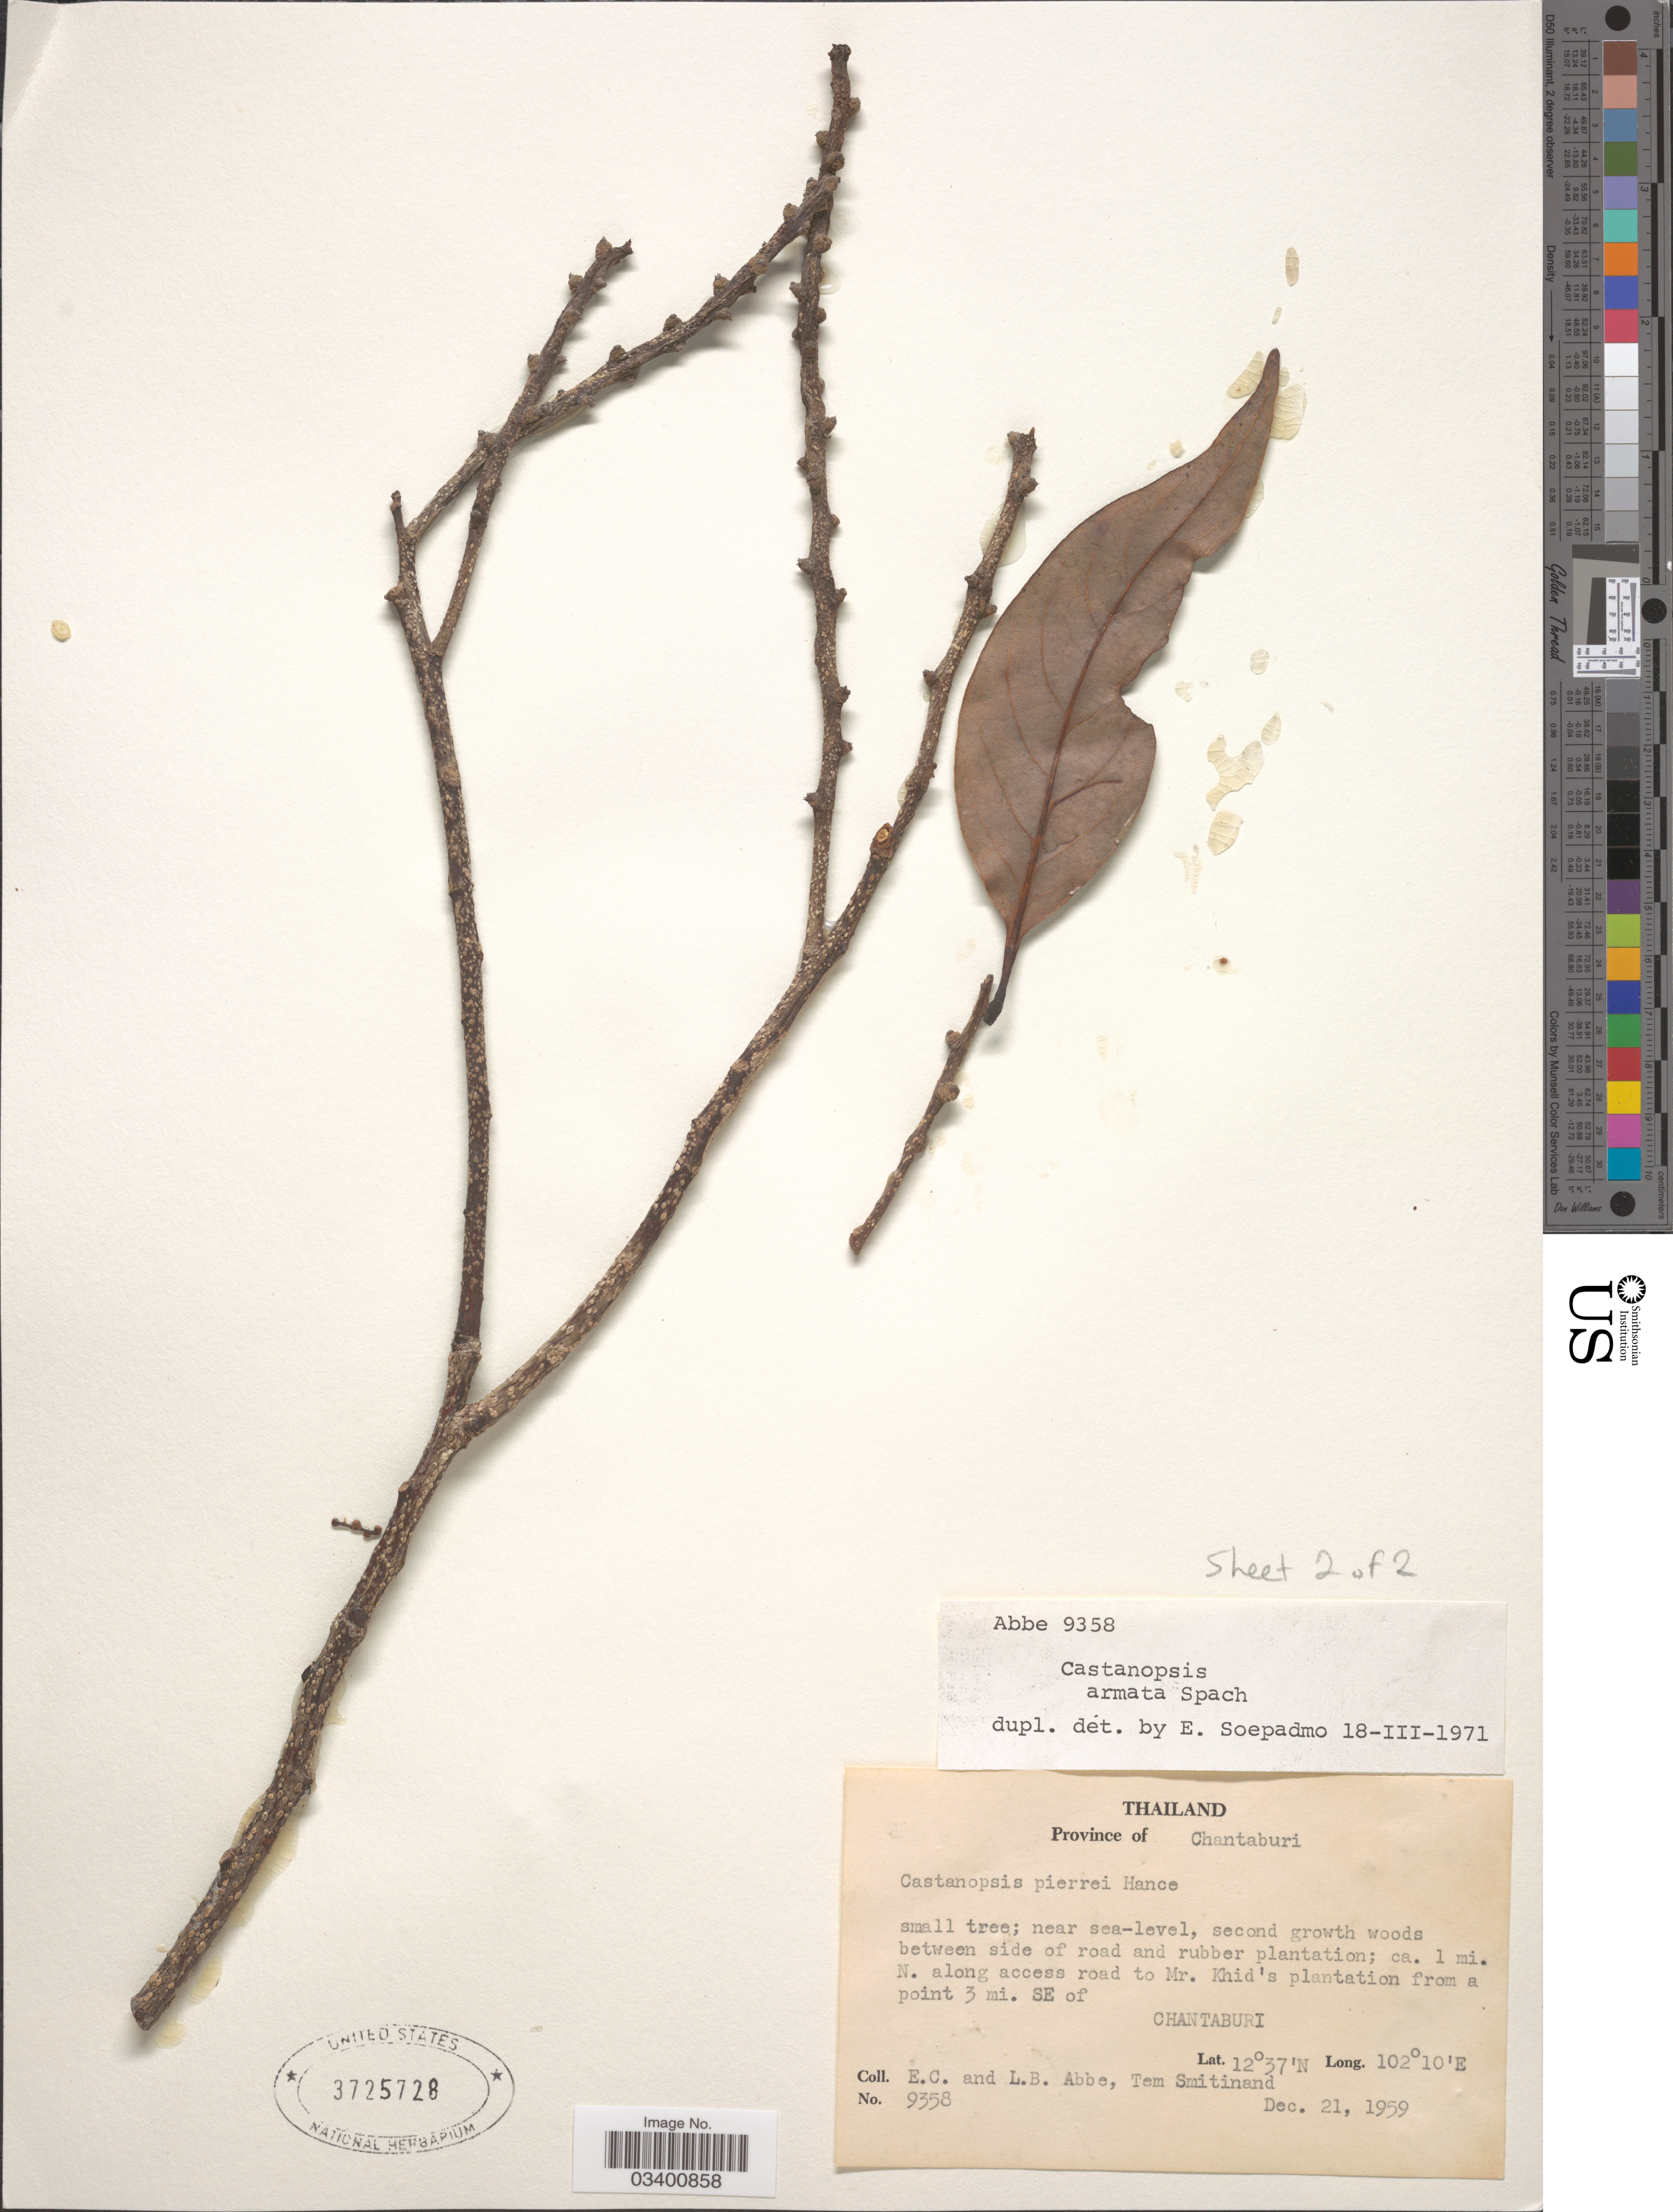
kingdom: Plantae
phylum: Tracheophyta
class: Magnoliopsida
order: Fagales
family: Fagaceae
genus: Castanopsis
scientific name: Castanopsis armata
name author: (Roxb.) Spach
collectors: E. C. Abbe, L. B. Abbe & T. Smitinand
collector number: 9358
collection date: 1959-12-21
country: Thailand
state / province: Chanthaburi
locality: Province of Chantaburi. Ca. 1 mi. N. along access road to Mr. Khid's plantation from a point 3 mi. SE of Chantarburi.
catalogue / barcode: US 3725728